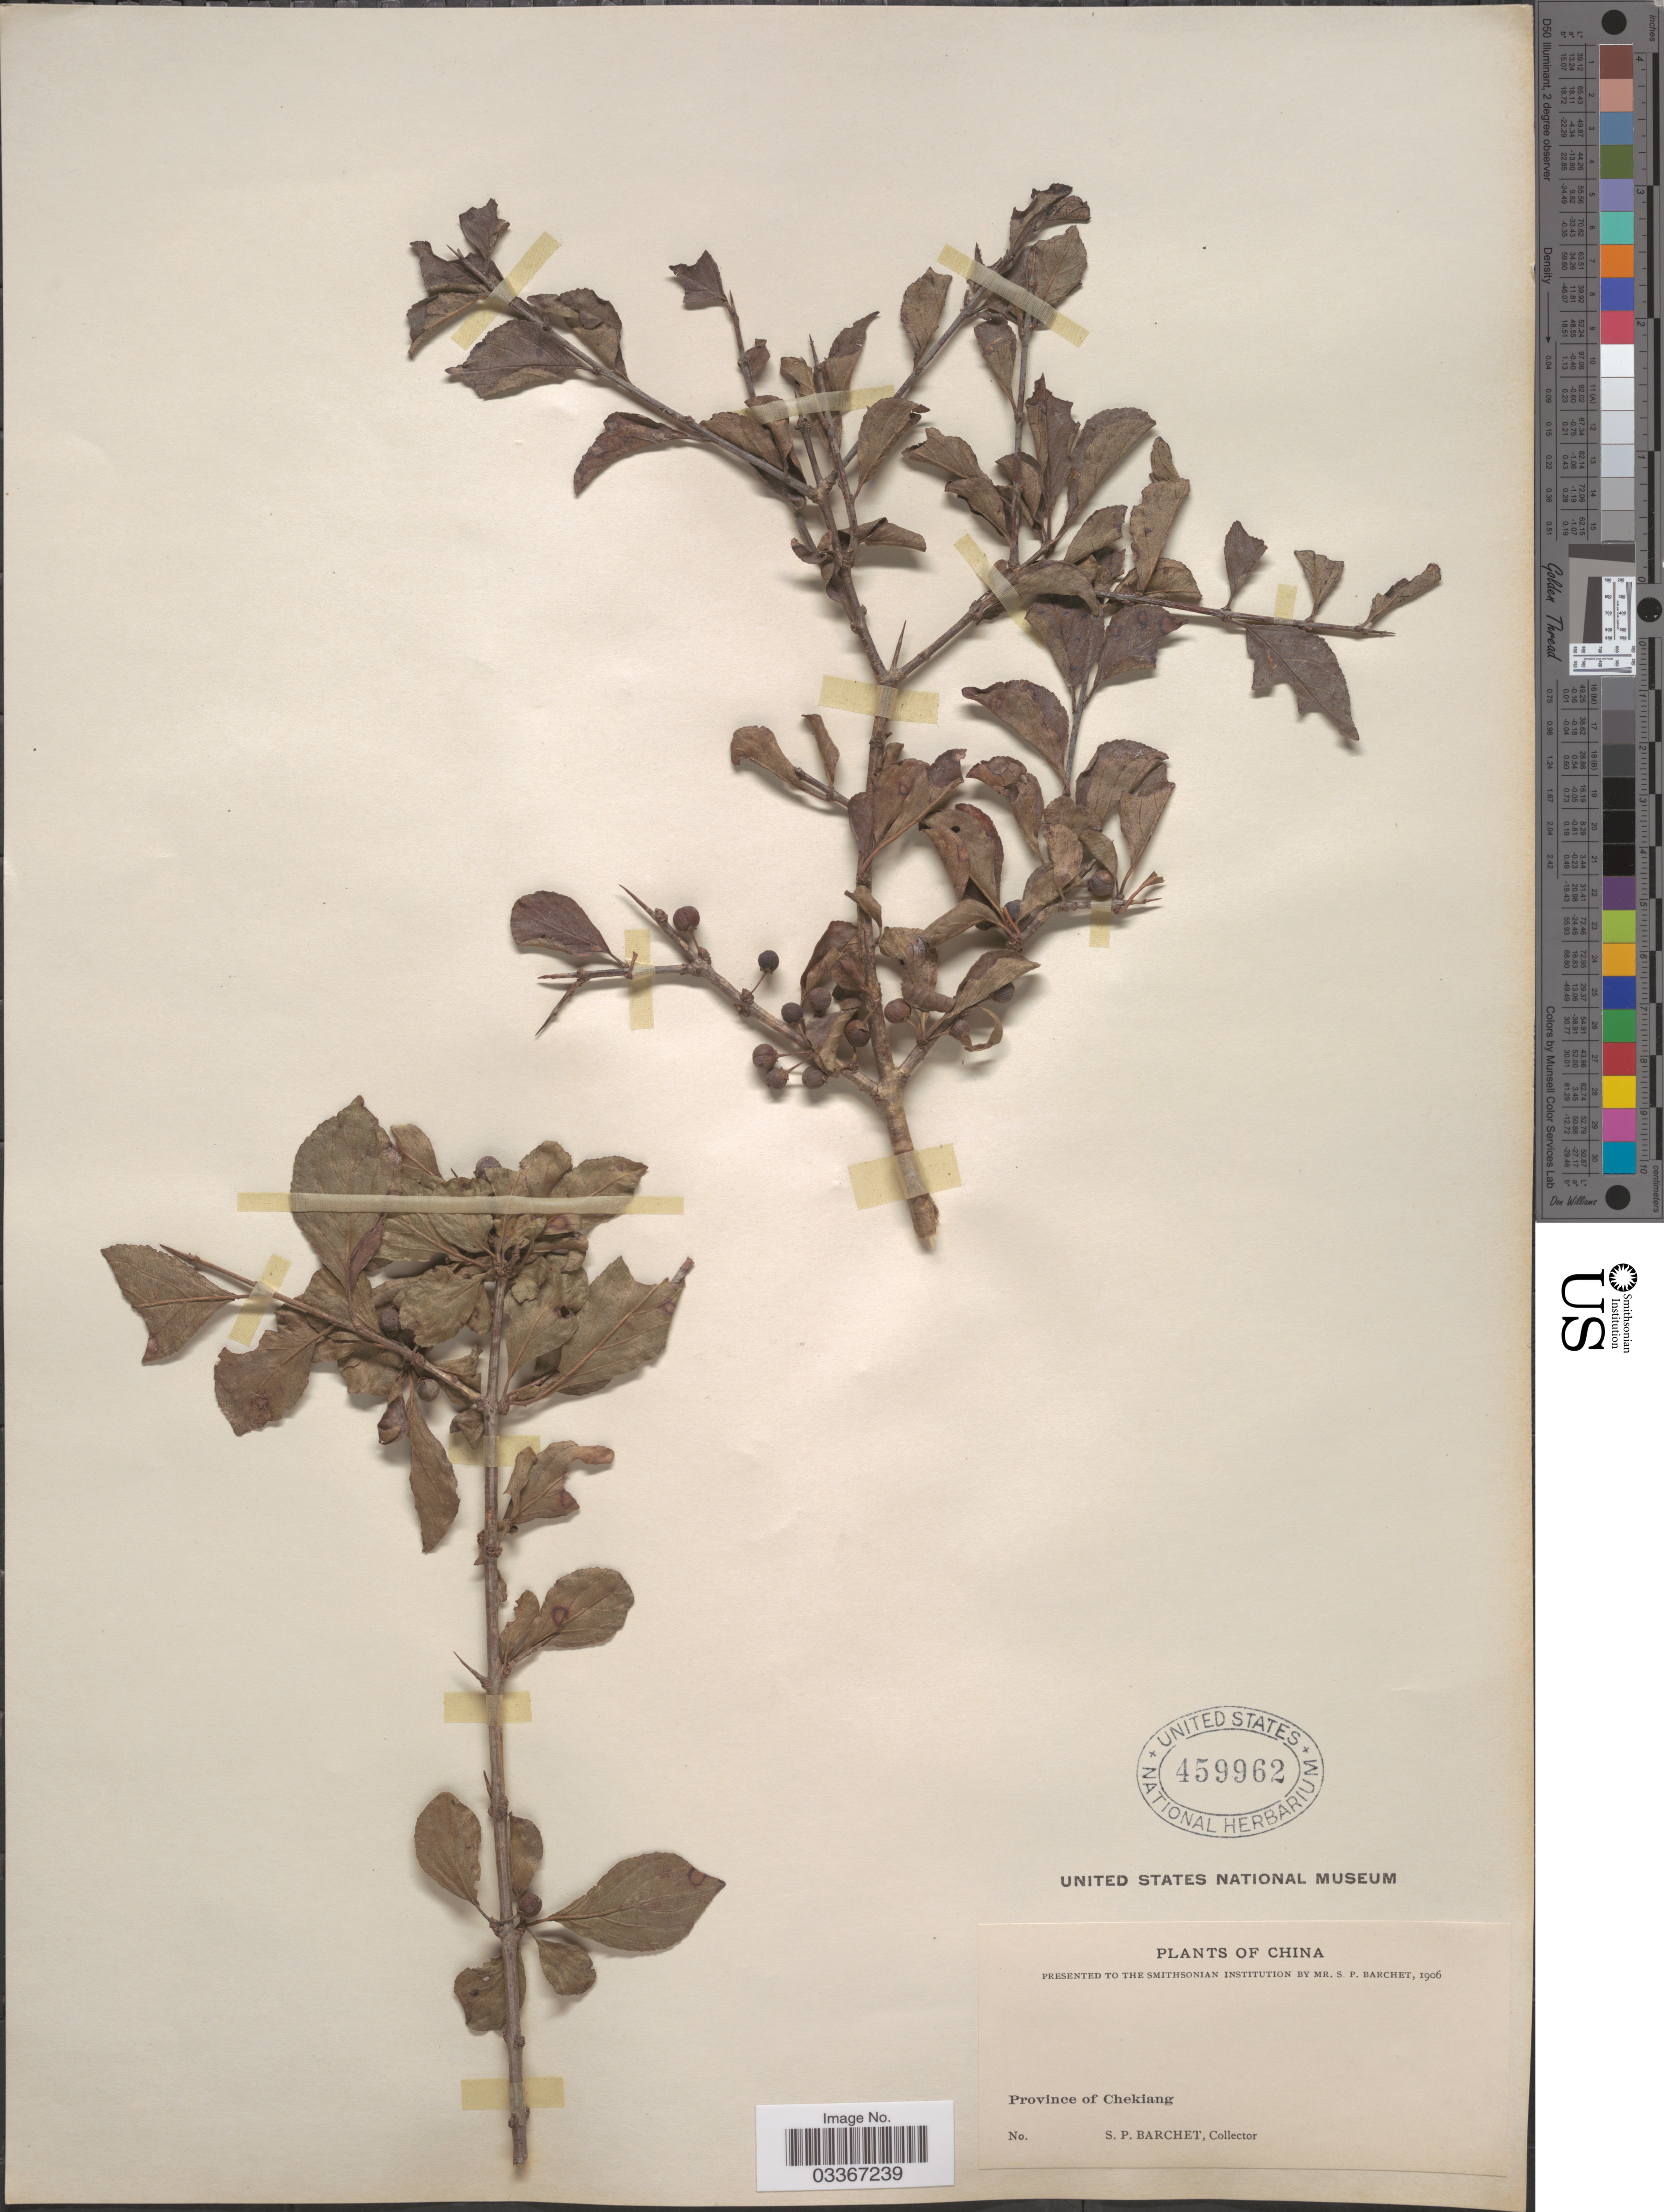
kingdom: Plantae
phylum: Tracheophyta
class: Magnoliopsida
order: Rosales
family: Rhamnaceae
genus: Rhamnus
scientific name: Rhamnus sp.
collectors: S. P. Barchet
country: China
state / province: Zhejiang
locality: Province of Chekiang.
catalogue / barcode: US 459962